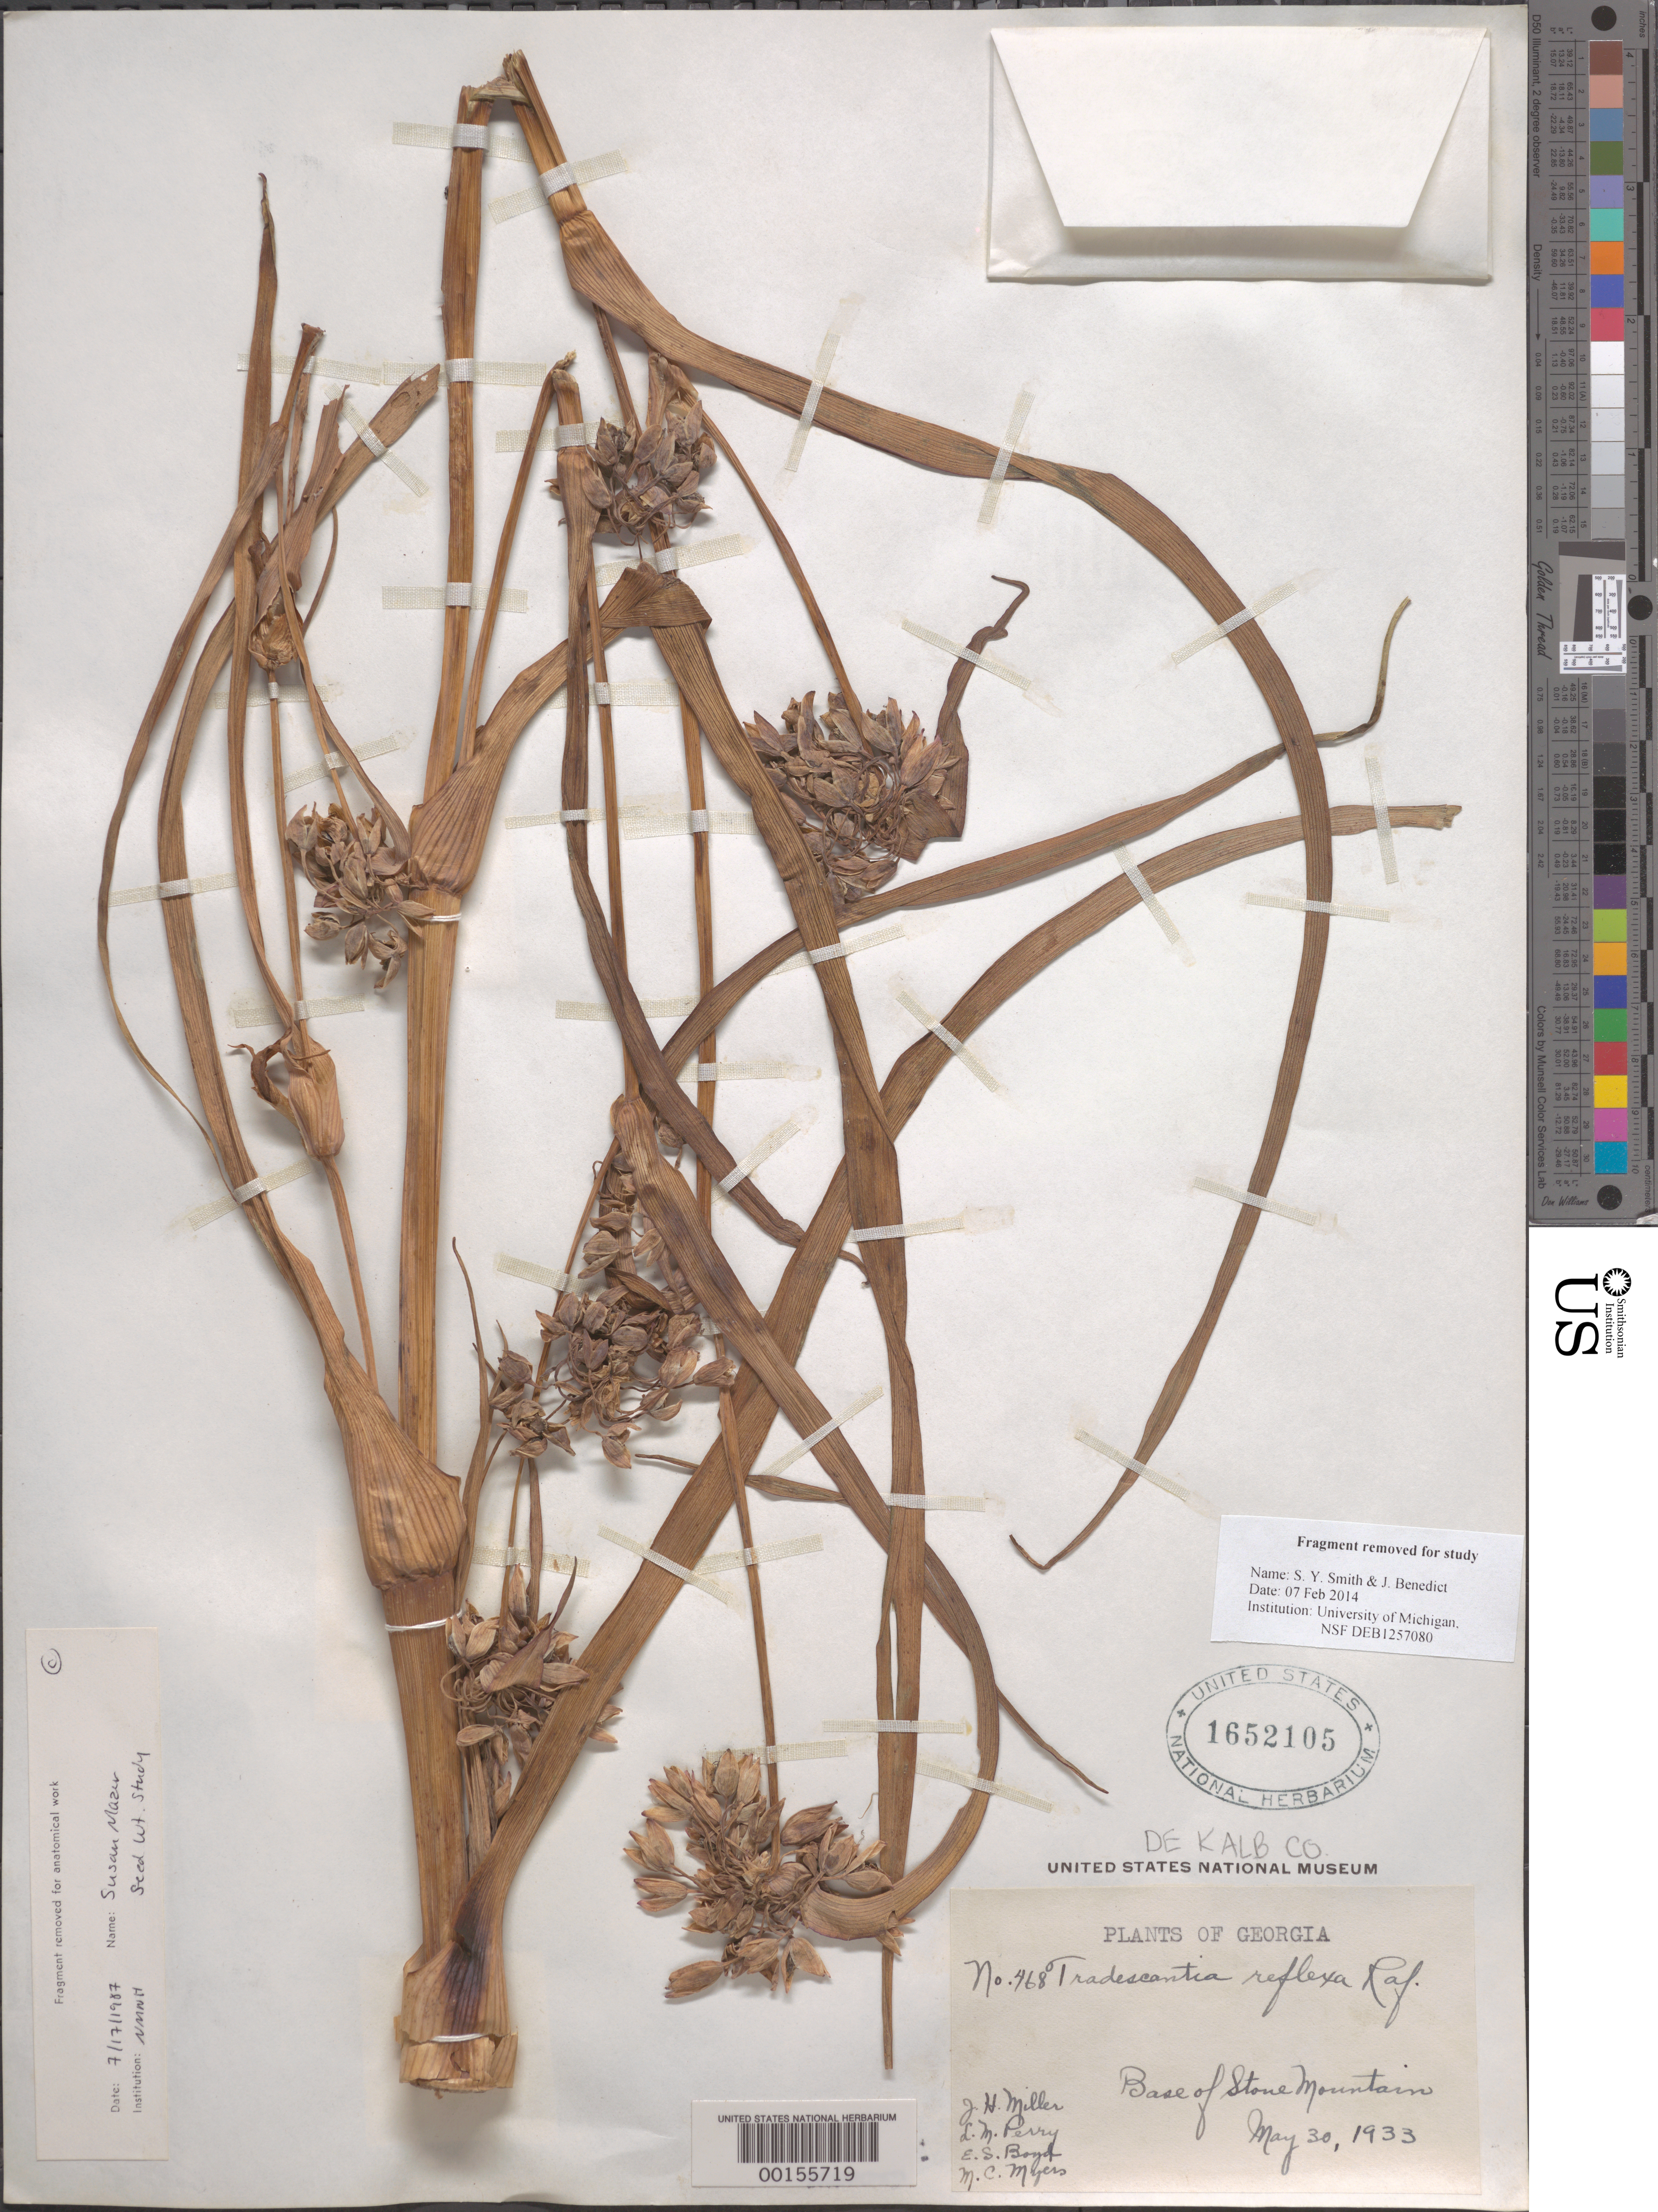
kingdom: Plantae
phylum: Tracheophyta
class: Liliopsida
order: Commelinales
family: Commelinaceae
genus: Tradescantia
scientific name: Tradescantia ohiensis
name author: Raf.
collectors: J. H. Miller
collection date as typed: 30 May 1933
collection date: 1933-05-30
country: United States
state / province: Georgia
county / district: De Kalb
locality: Stone mountain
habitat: Mountain base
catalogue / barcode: US 1652105